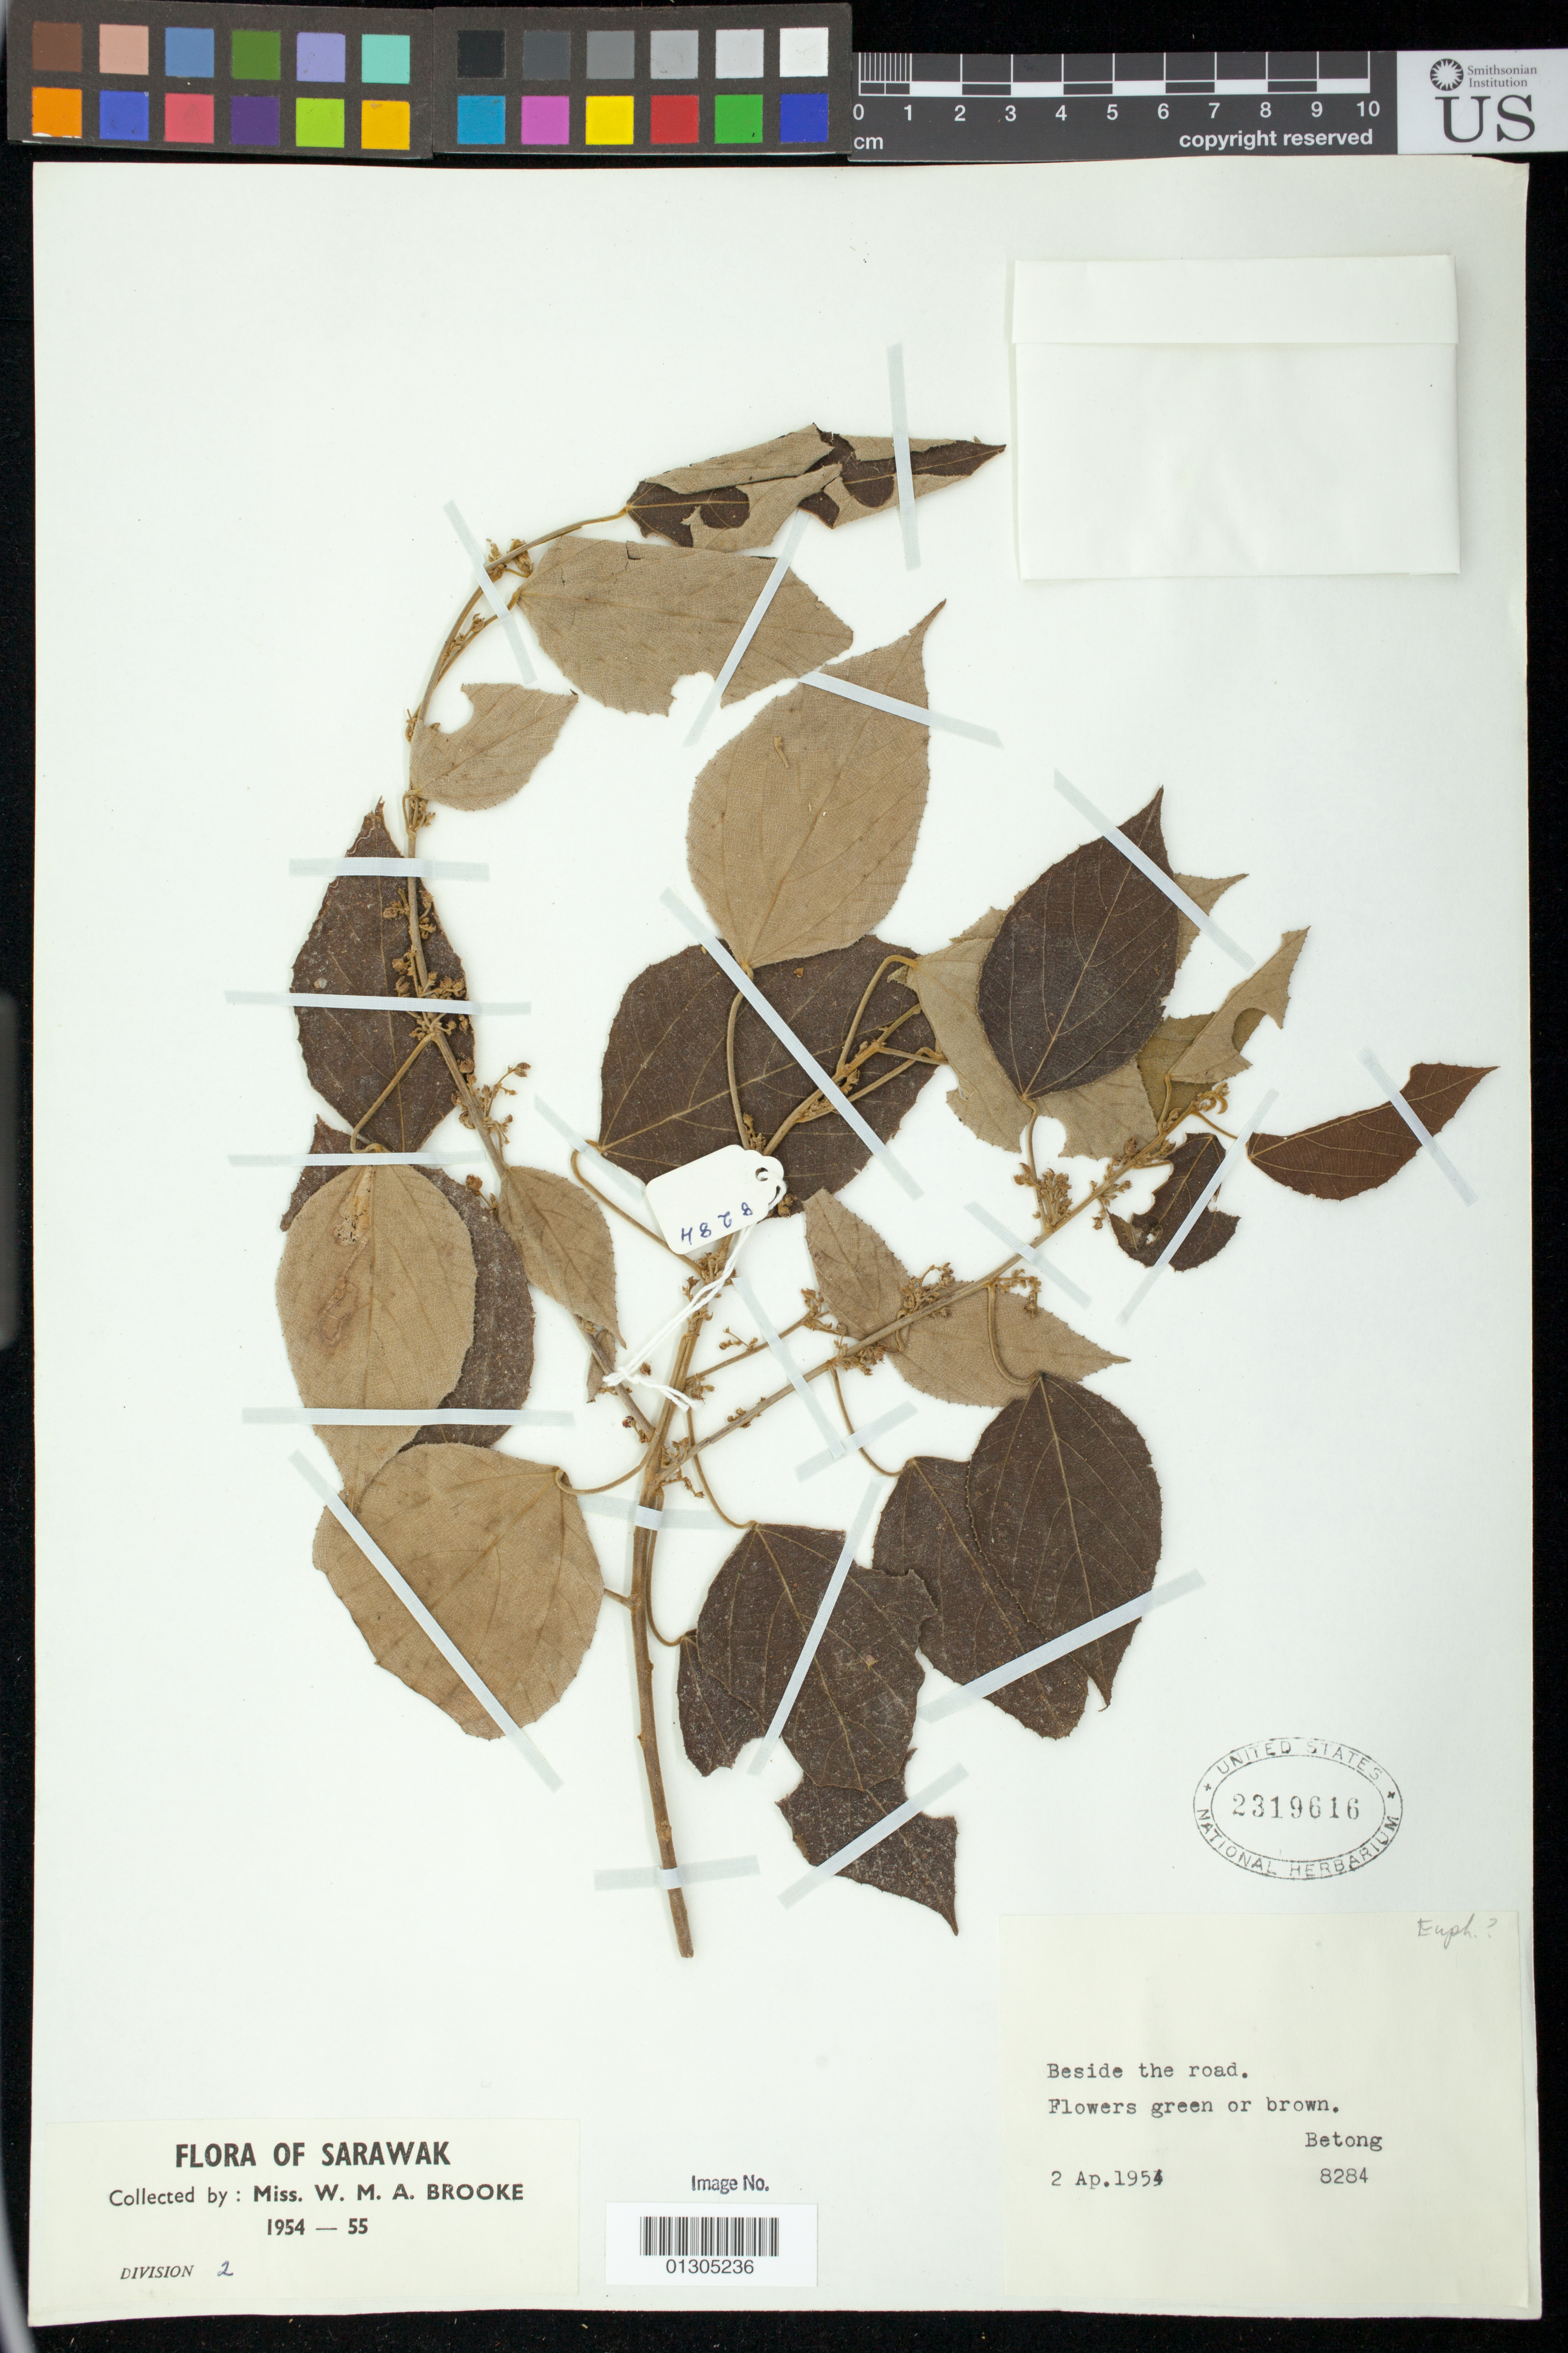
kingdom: Plantae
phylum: Tracheophyta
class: Magnoliopsida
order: Malpighiales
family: Euphorbiaceae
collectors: W. Brooke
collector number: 8284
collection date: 1954-04-02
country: Malaysia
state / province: Sarawak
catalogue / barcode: US 2319616